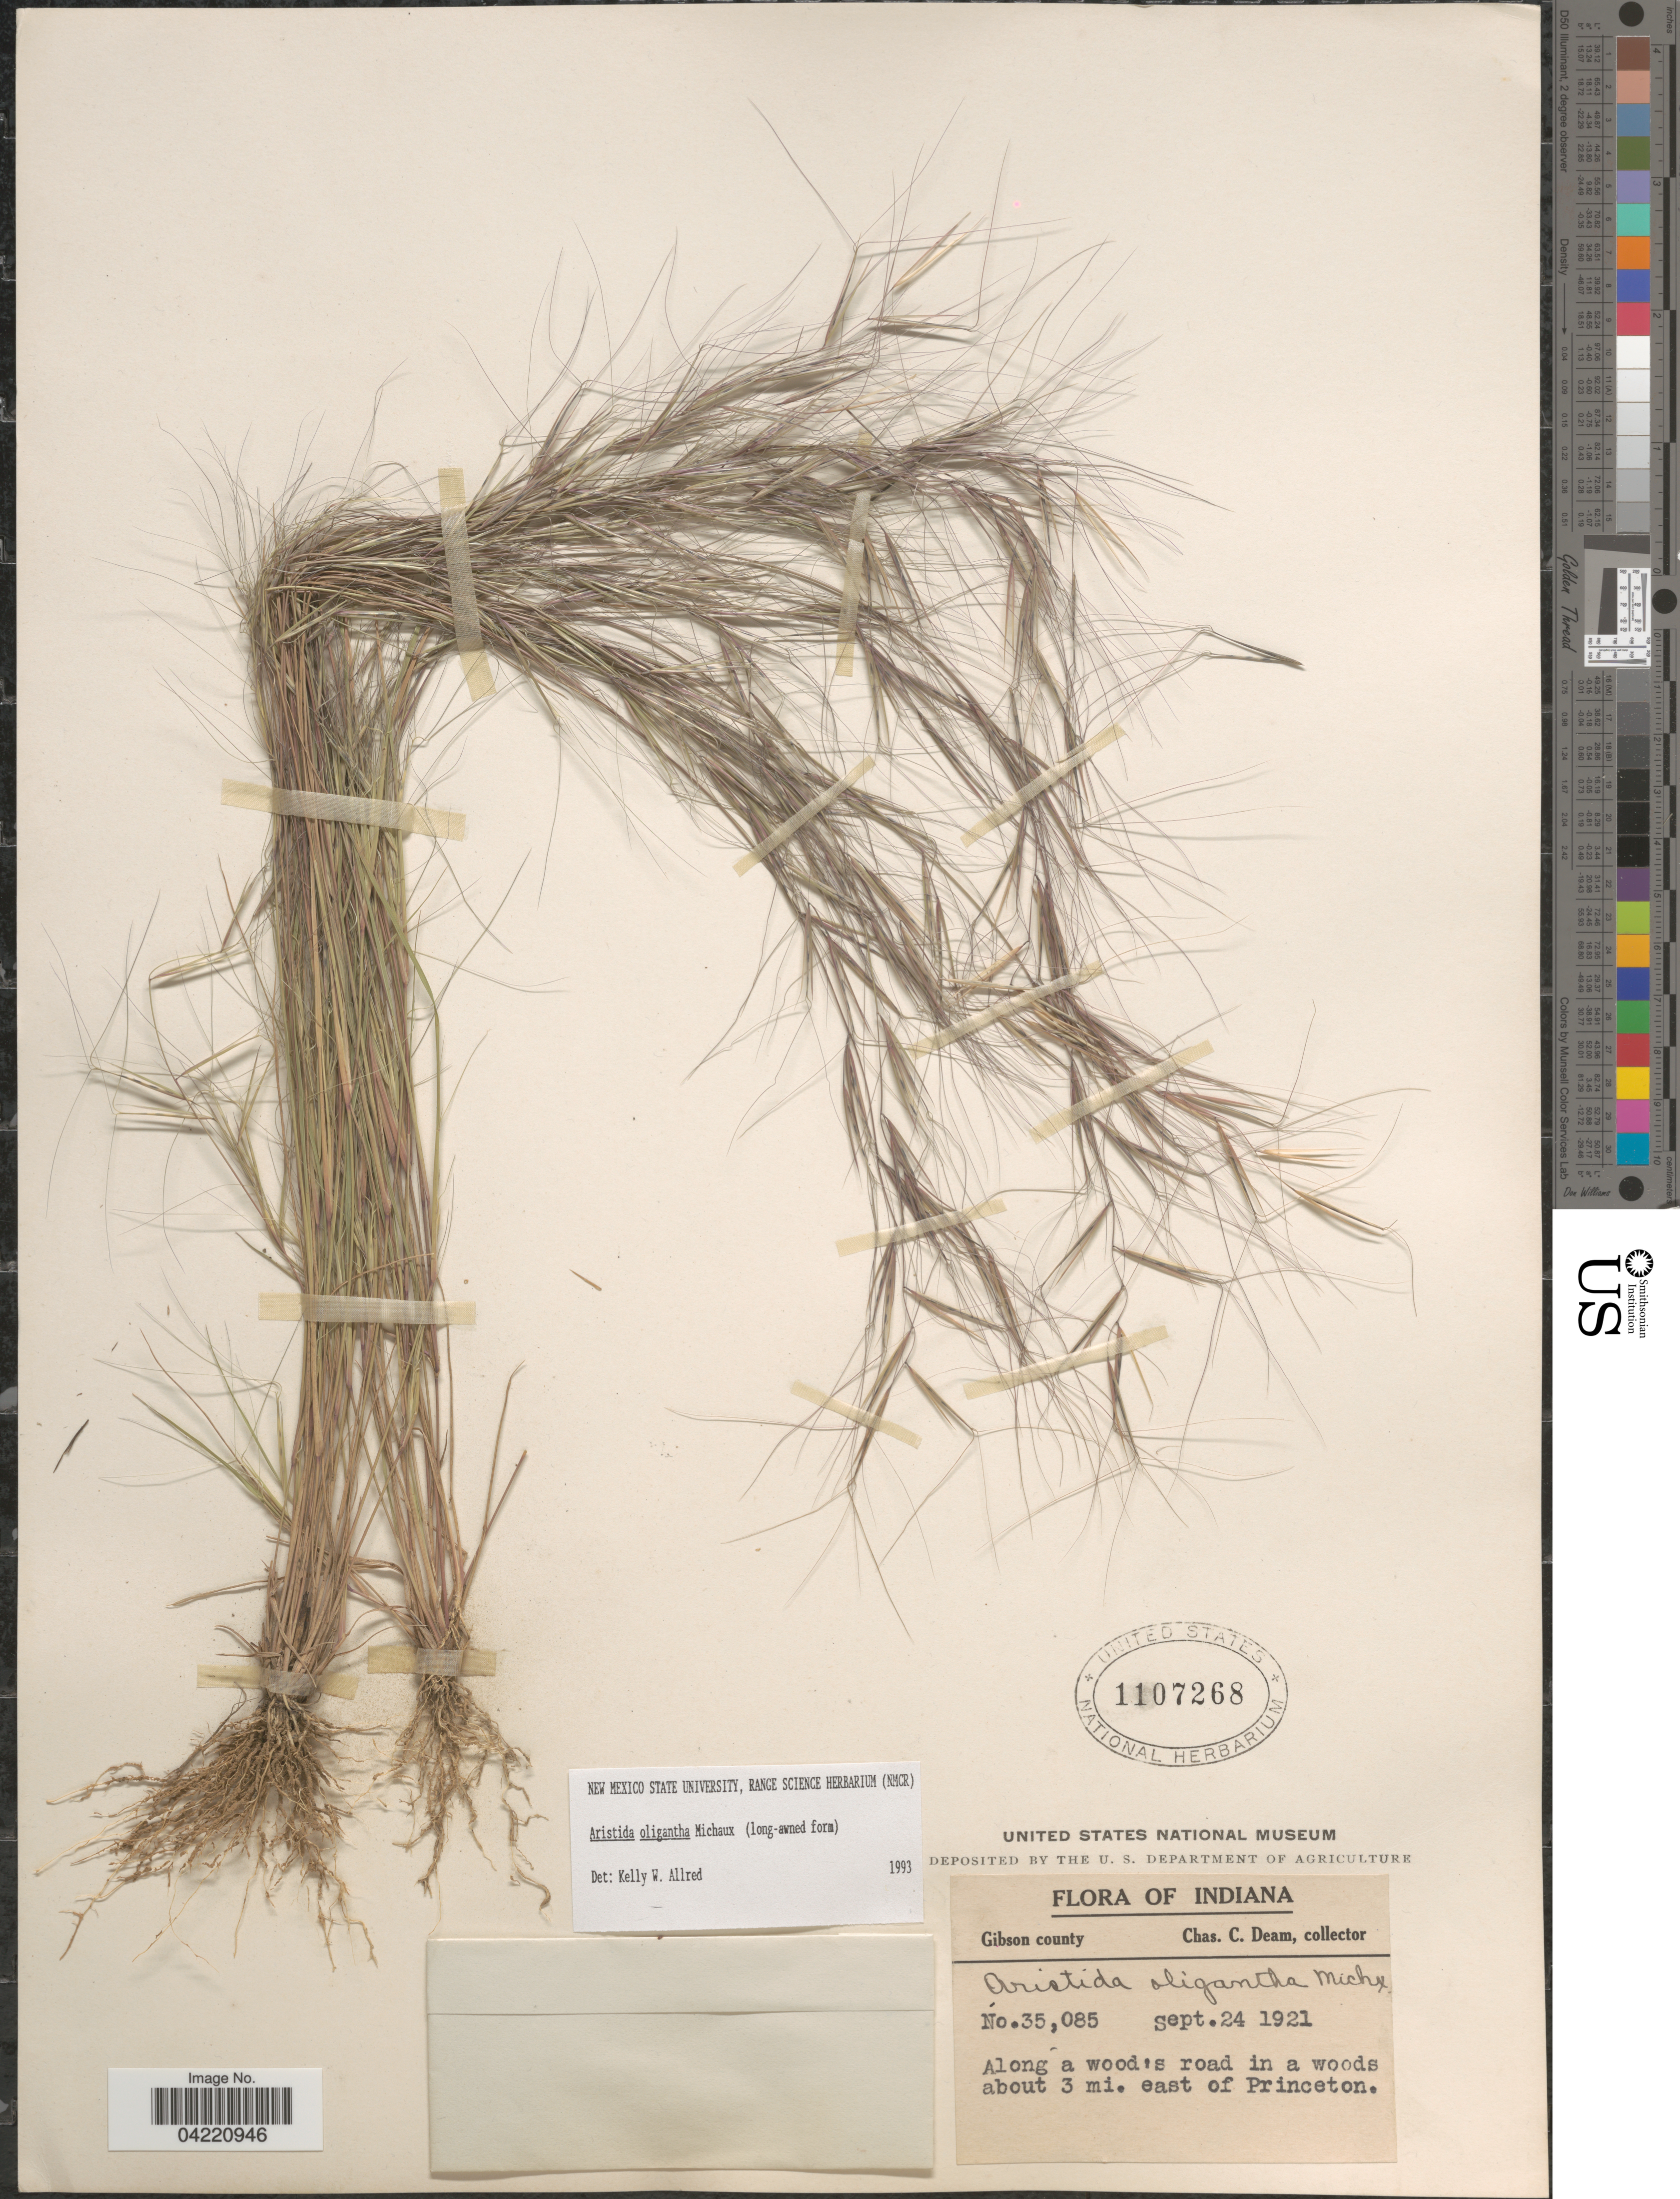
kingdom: Plantae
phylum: Tracheophyta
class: Liliopsida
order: Poales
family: Poaceae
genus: Aristida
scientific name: Aristida oligantha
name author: Michx.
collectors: C. C. Deam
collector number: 35085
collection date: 1921-09-24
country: United States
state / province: Indiana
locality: Gibson county. Along a woo'd road in a woods about 3 mi. east of Princeton.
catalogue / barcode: US 1107268